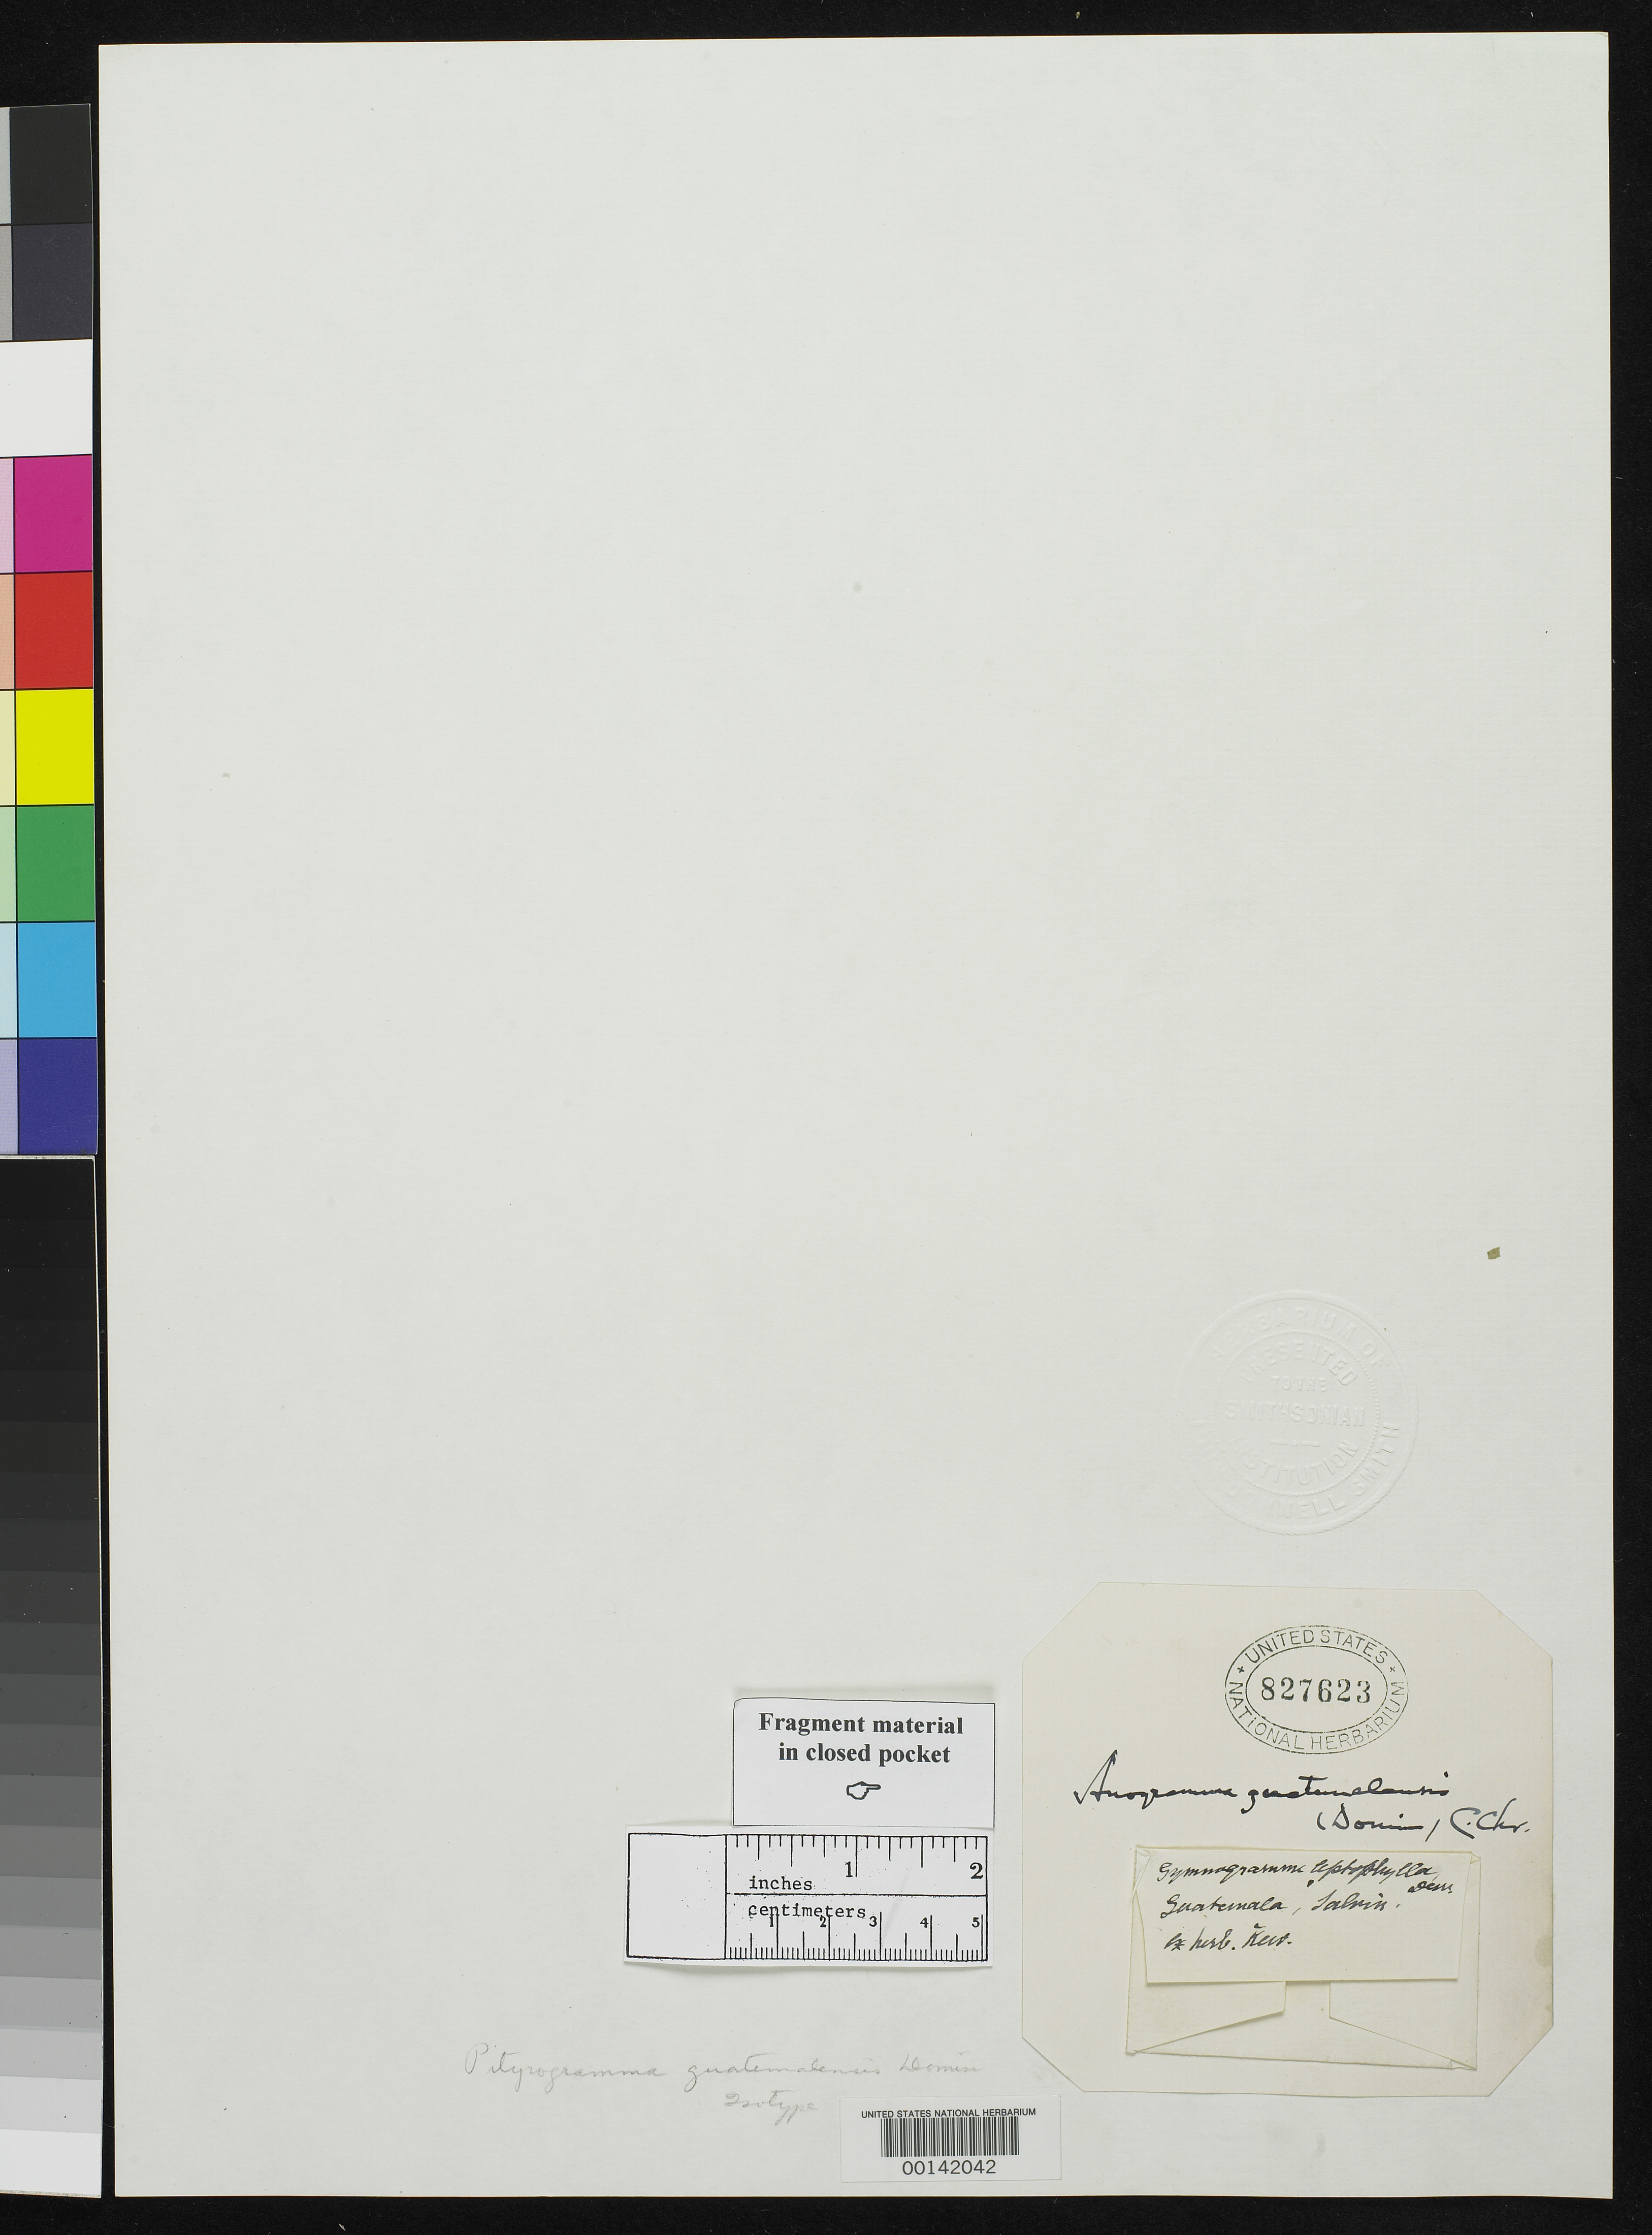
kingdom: Plantae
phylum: Tracheophyta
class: Polypodiopsida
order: Polypodiales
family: Pteridaceae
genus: Pityrogramma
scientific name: Pityrogramma guatemalensis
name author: Domin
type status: Type Collection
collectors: O. Salvin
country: Guatemala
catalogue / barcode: US 827623